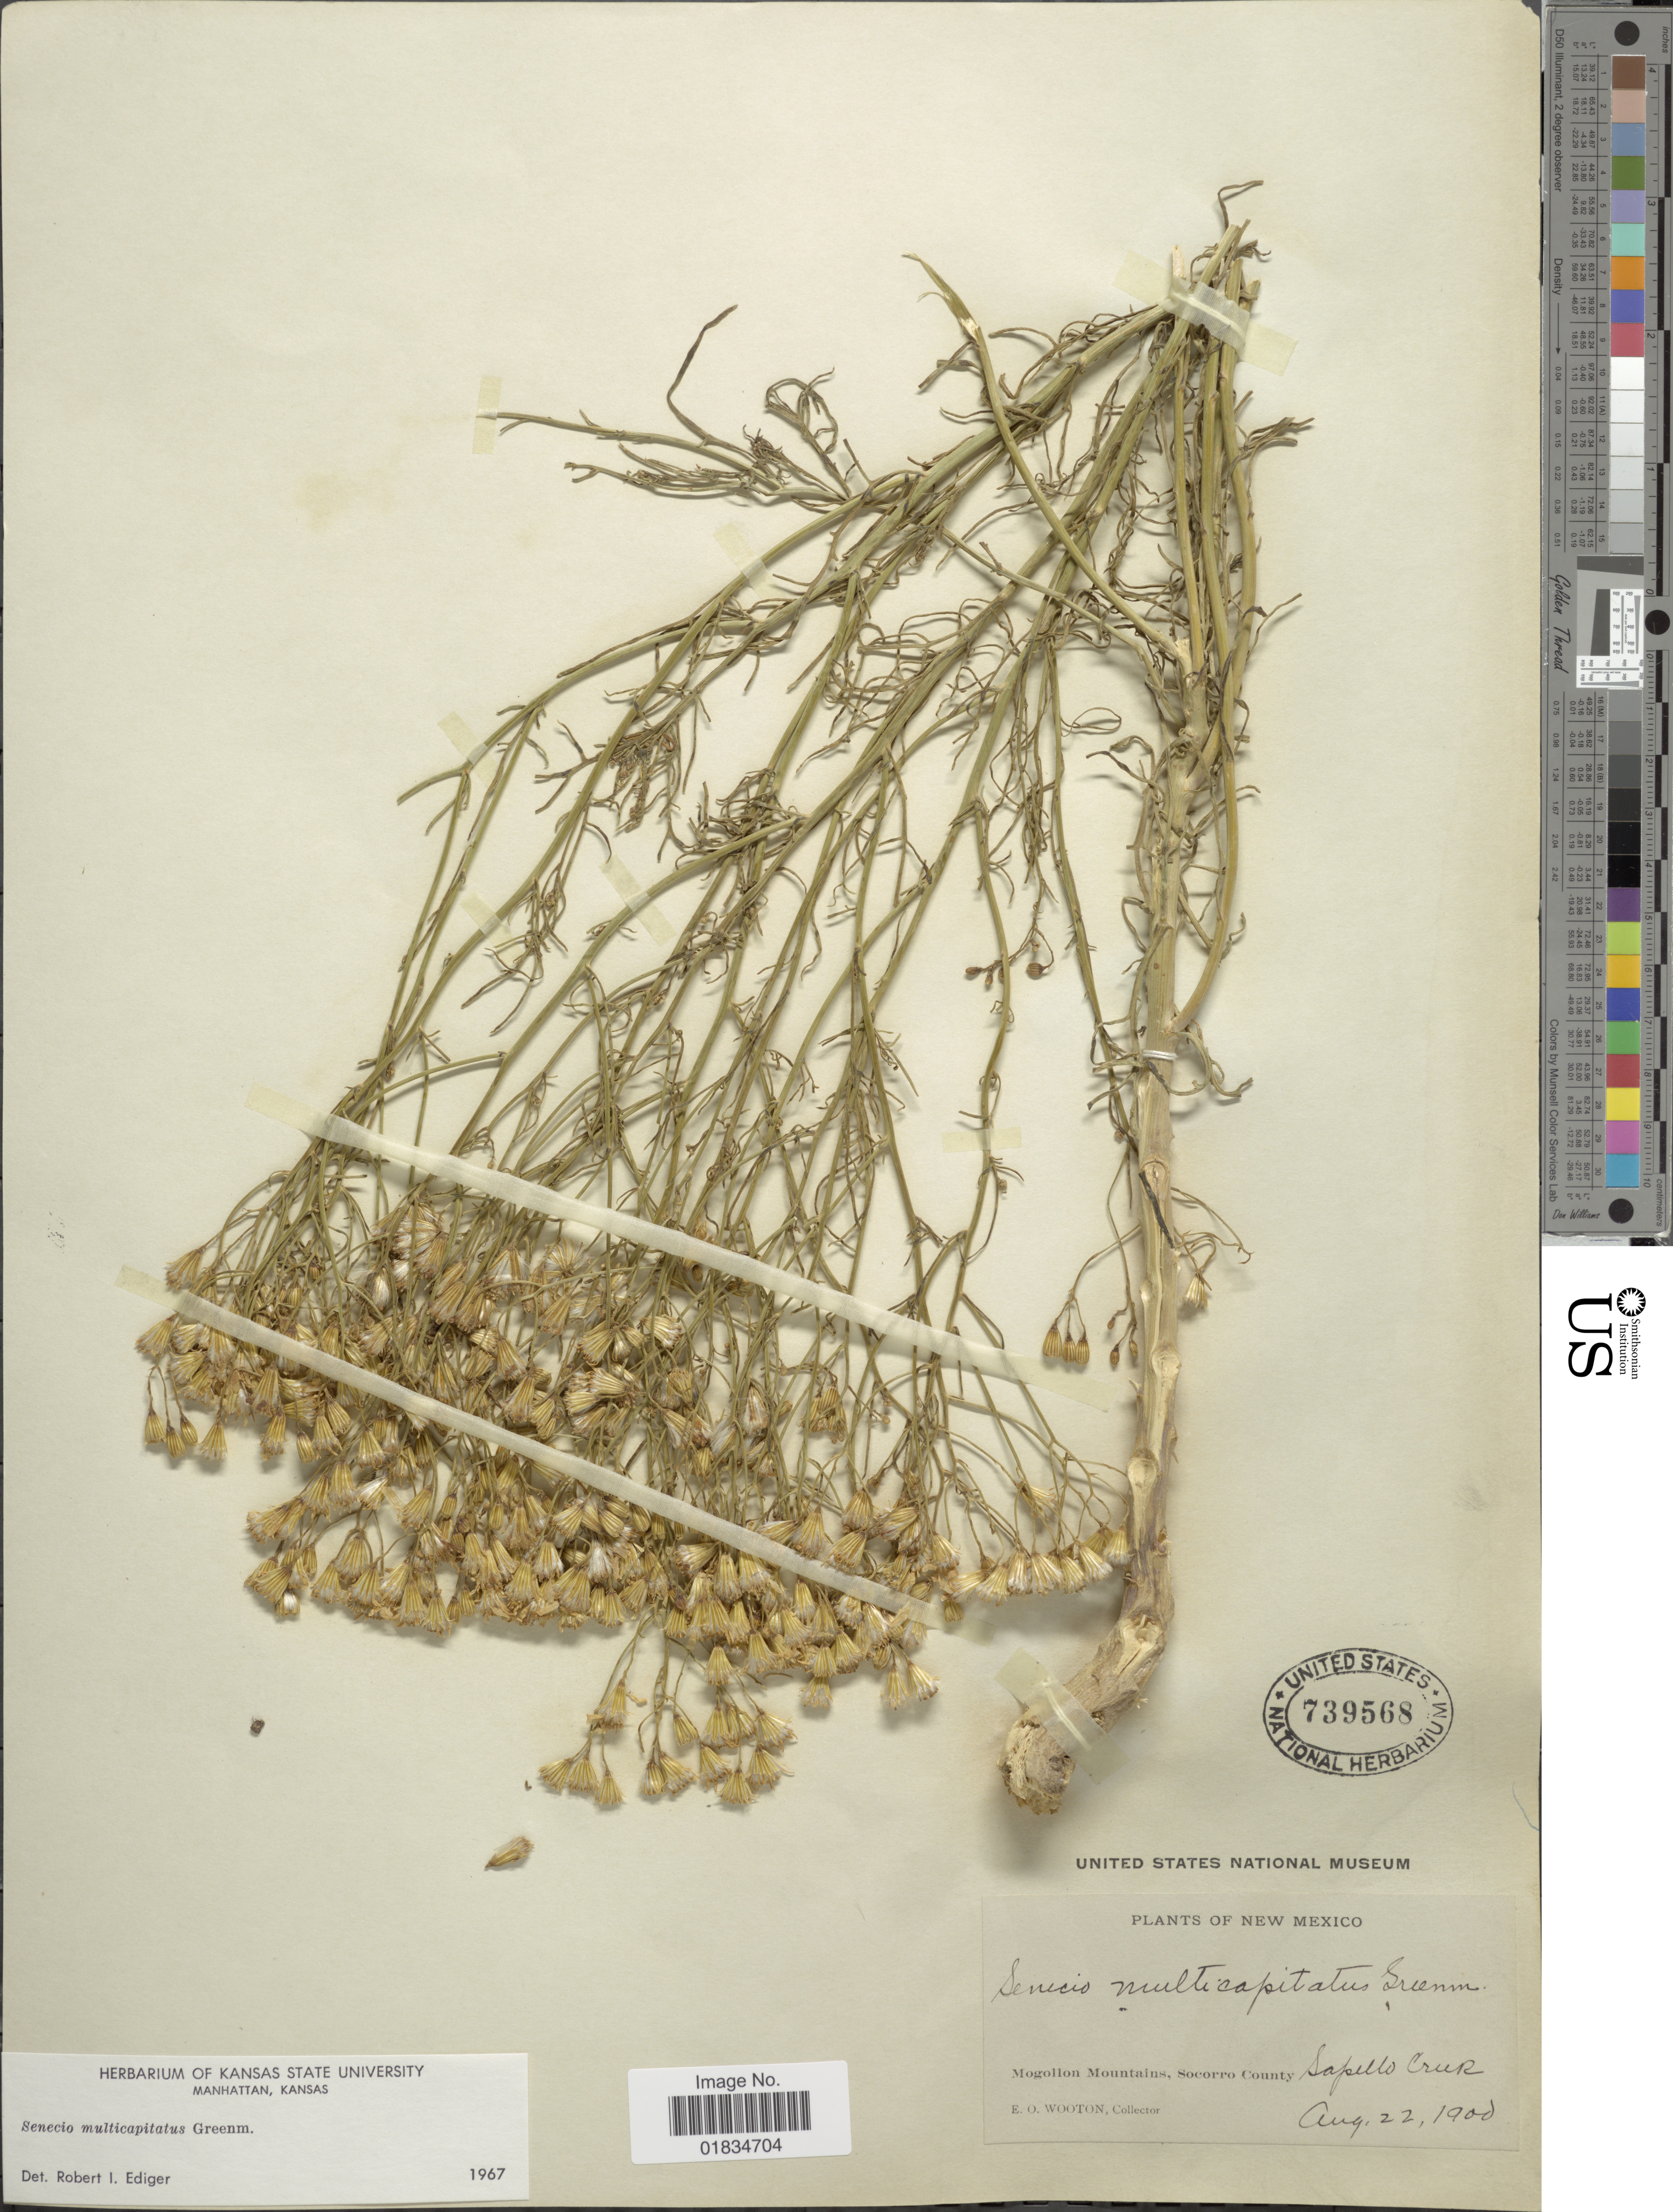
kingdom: Plantae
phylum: Tracheophyta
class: Magnoliopsida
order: Asterales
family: Asteraceae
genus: Senecio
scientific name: Senecio multicapitatus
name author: Greenm.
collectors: E. O. Wooton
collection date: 1900-08-22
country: United States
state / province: New Mexico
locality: Mogollon Mountains, Socorro County, Sapello Creek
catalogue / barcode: US 739568